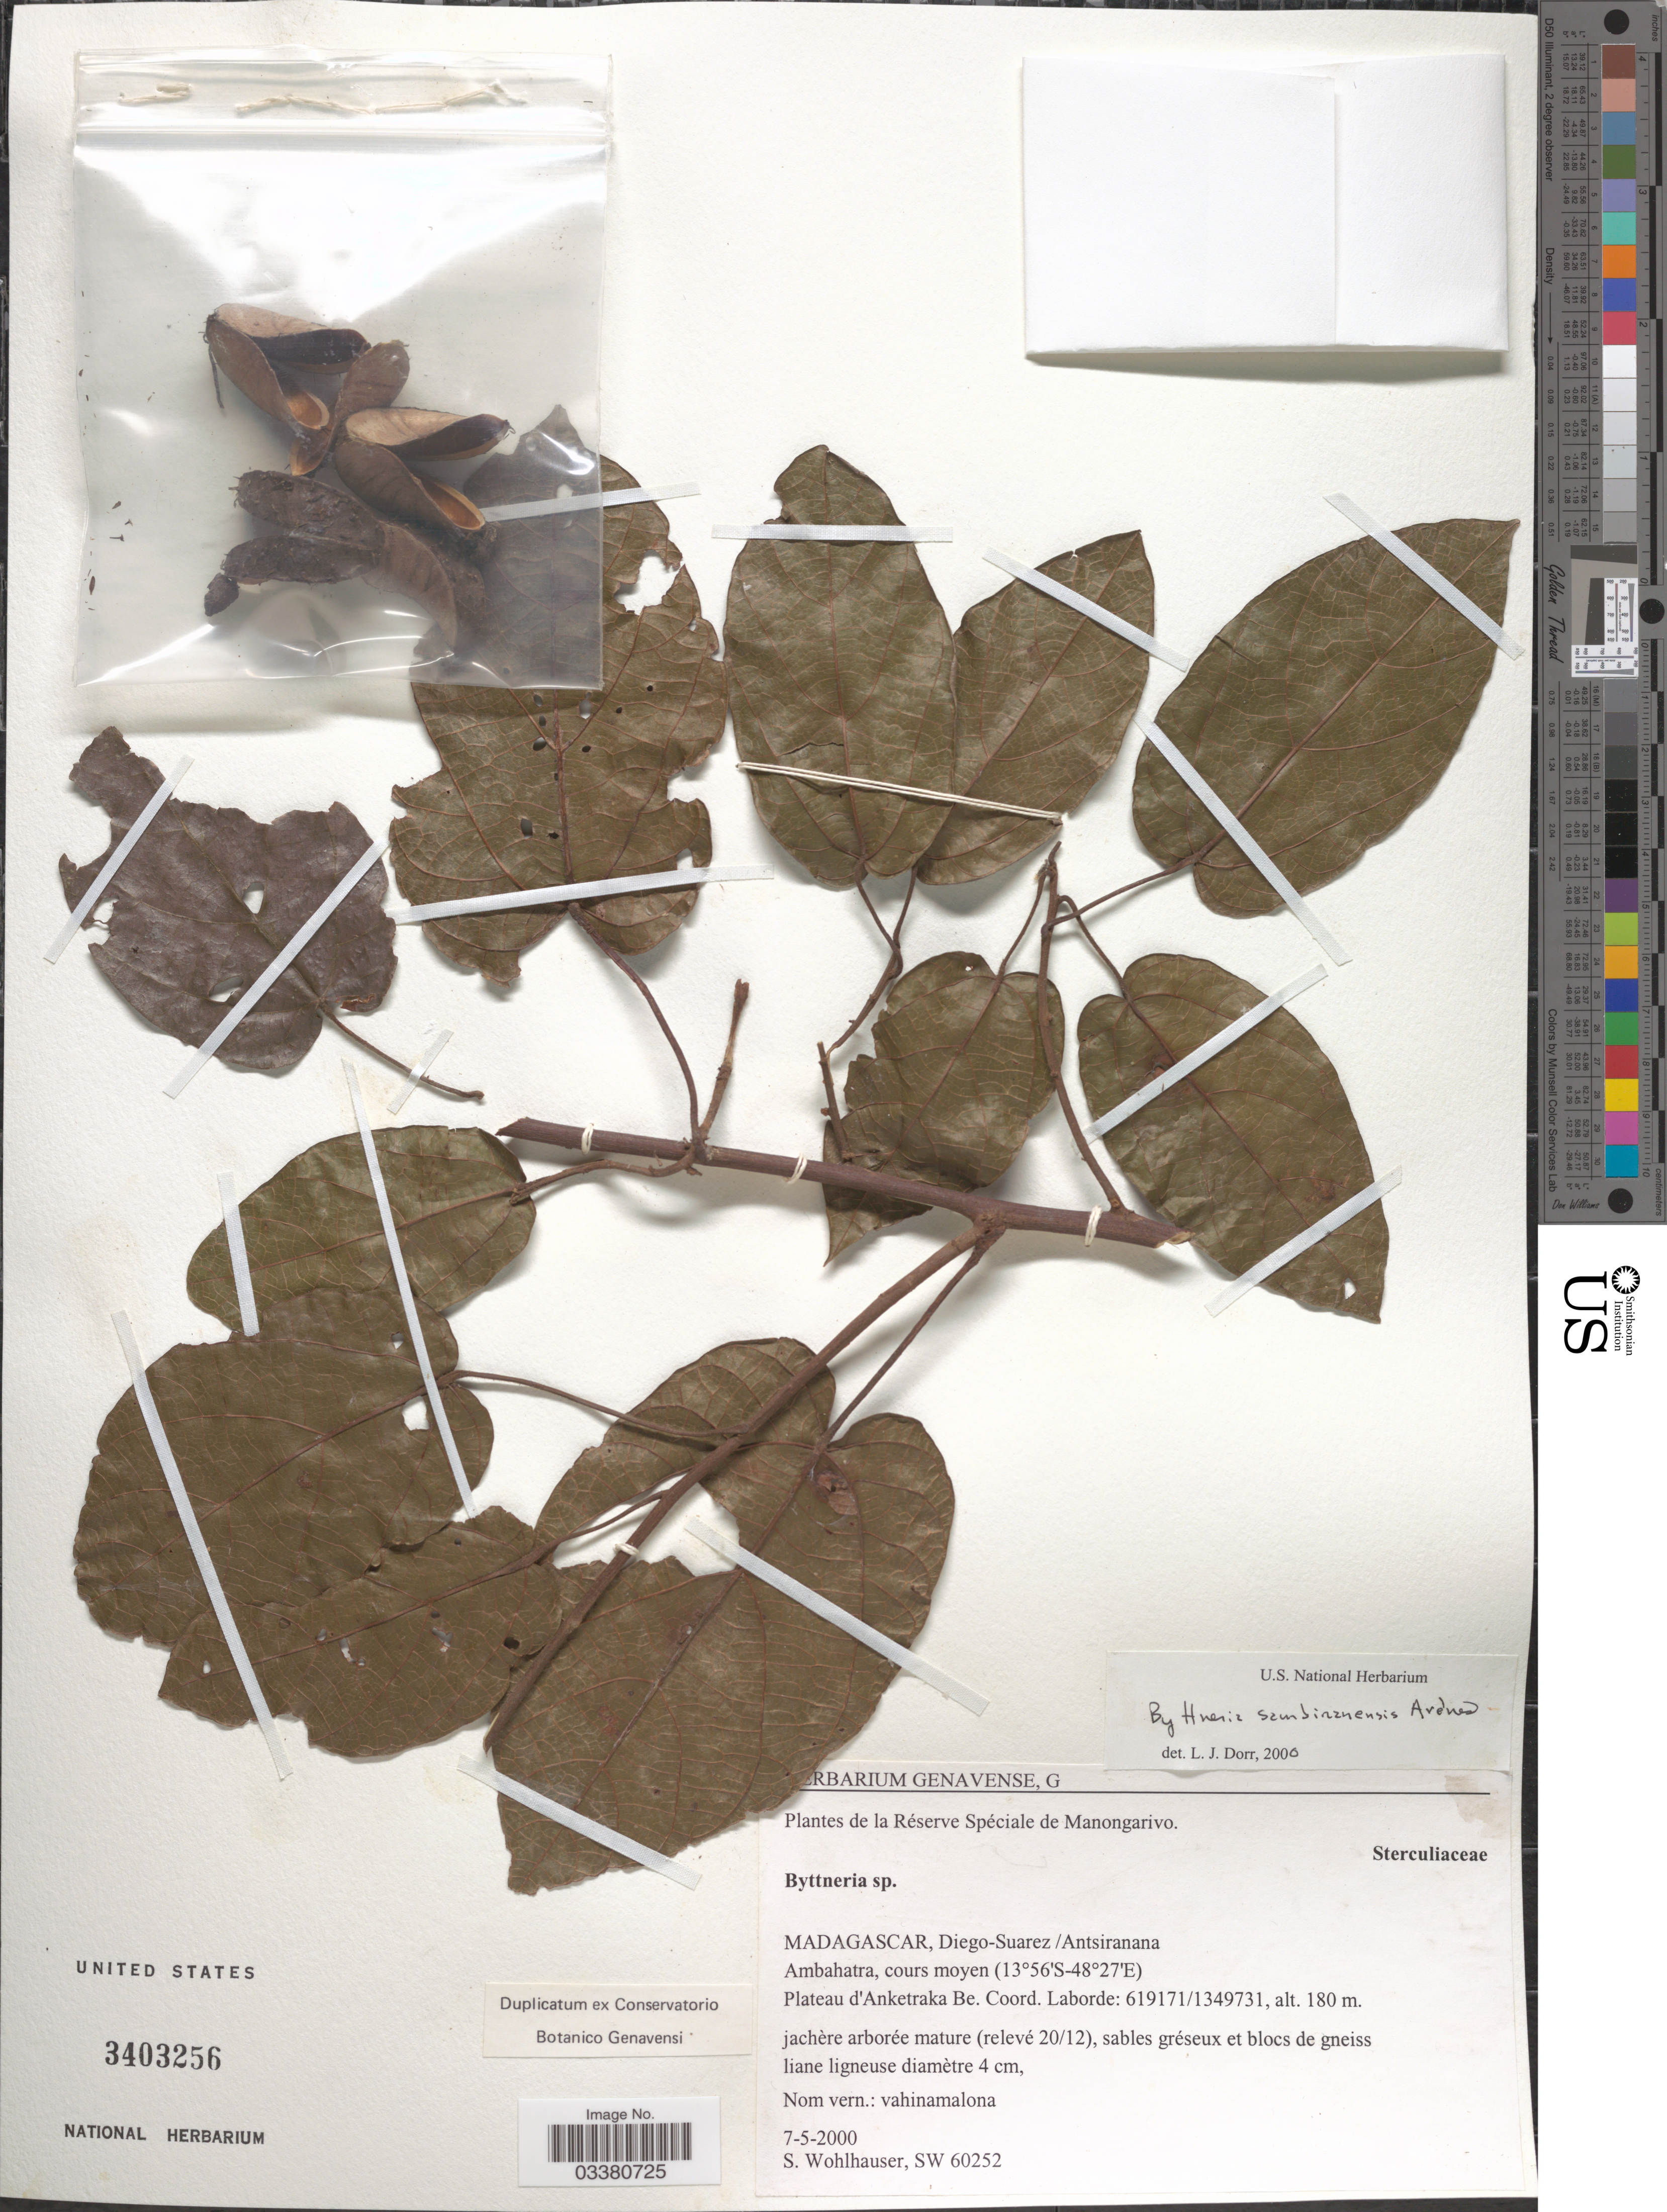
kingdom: Plantae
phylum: Tracheophyta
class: Magnoliopsida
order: Malvales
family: Malvaceae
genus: Byttneria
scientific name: Byttneria sambiranensis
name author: Arènes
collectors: S. Wohlhauser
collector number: SW 60252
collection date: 2000-05-07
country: Madagascar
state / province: Diana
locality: De la Réserve Spéciale de Manongarivo. Diego-Suarez. Ambahatra, cours moyen. Plateau d'Anketraka Be. Coord. Laborde: 619171/1349731 [unsure placement].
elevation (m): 180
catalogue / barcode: US 3403256